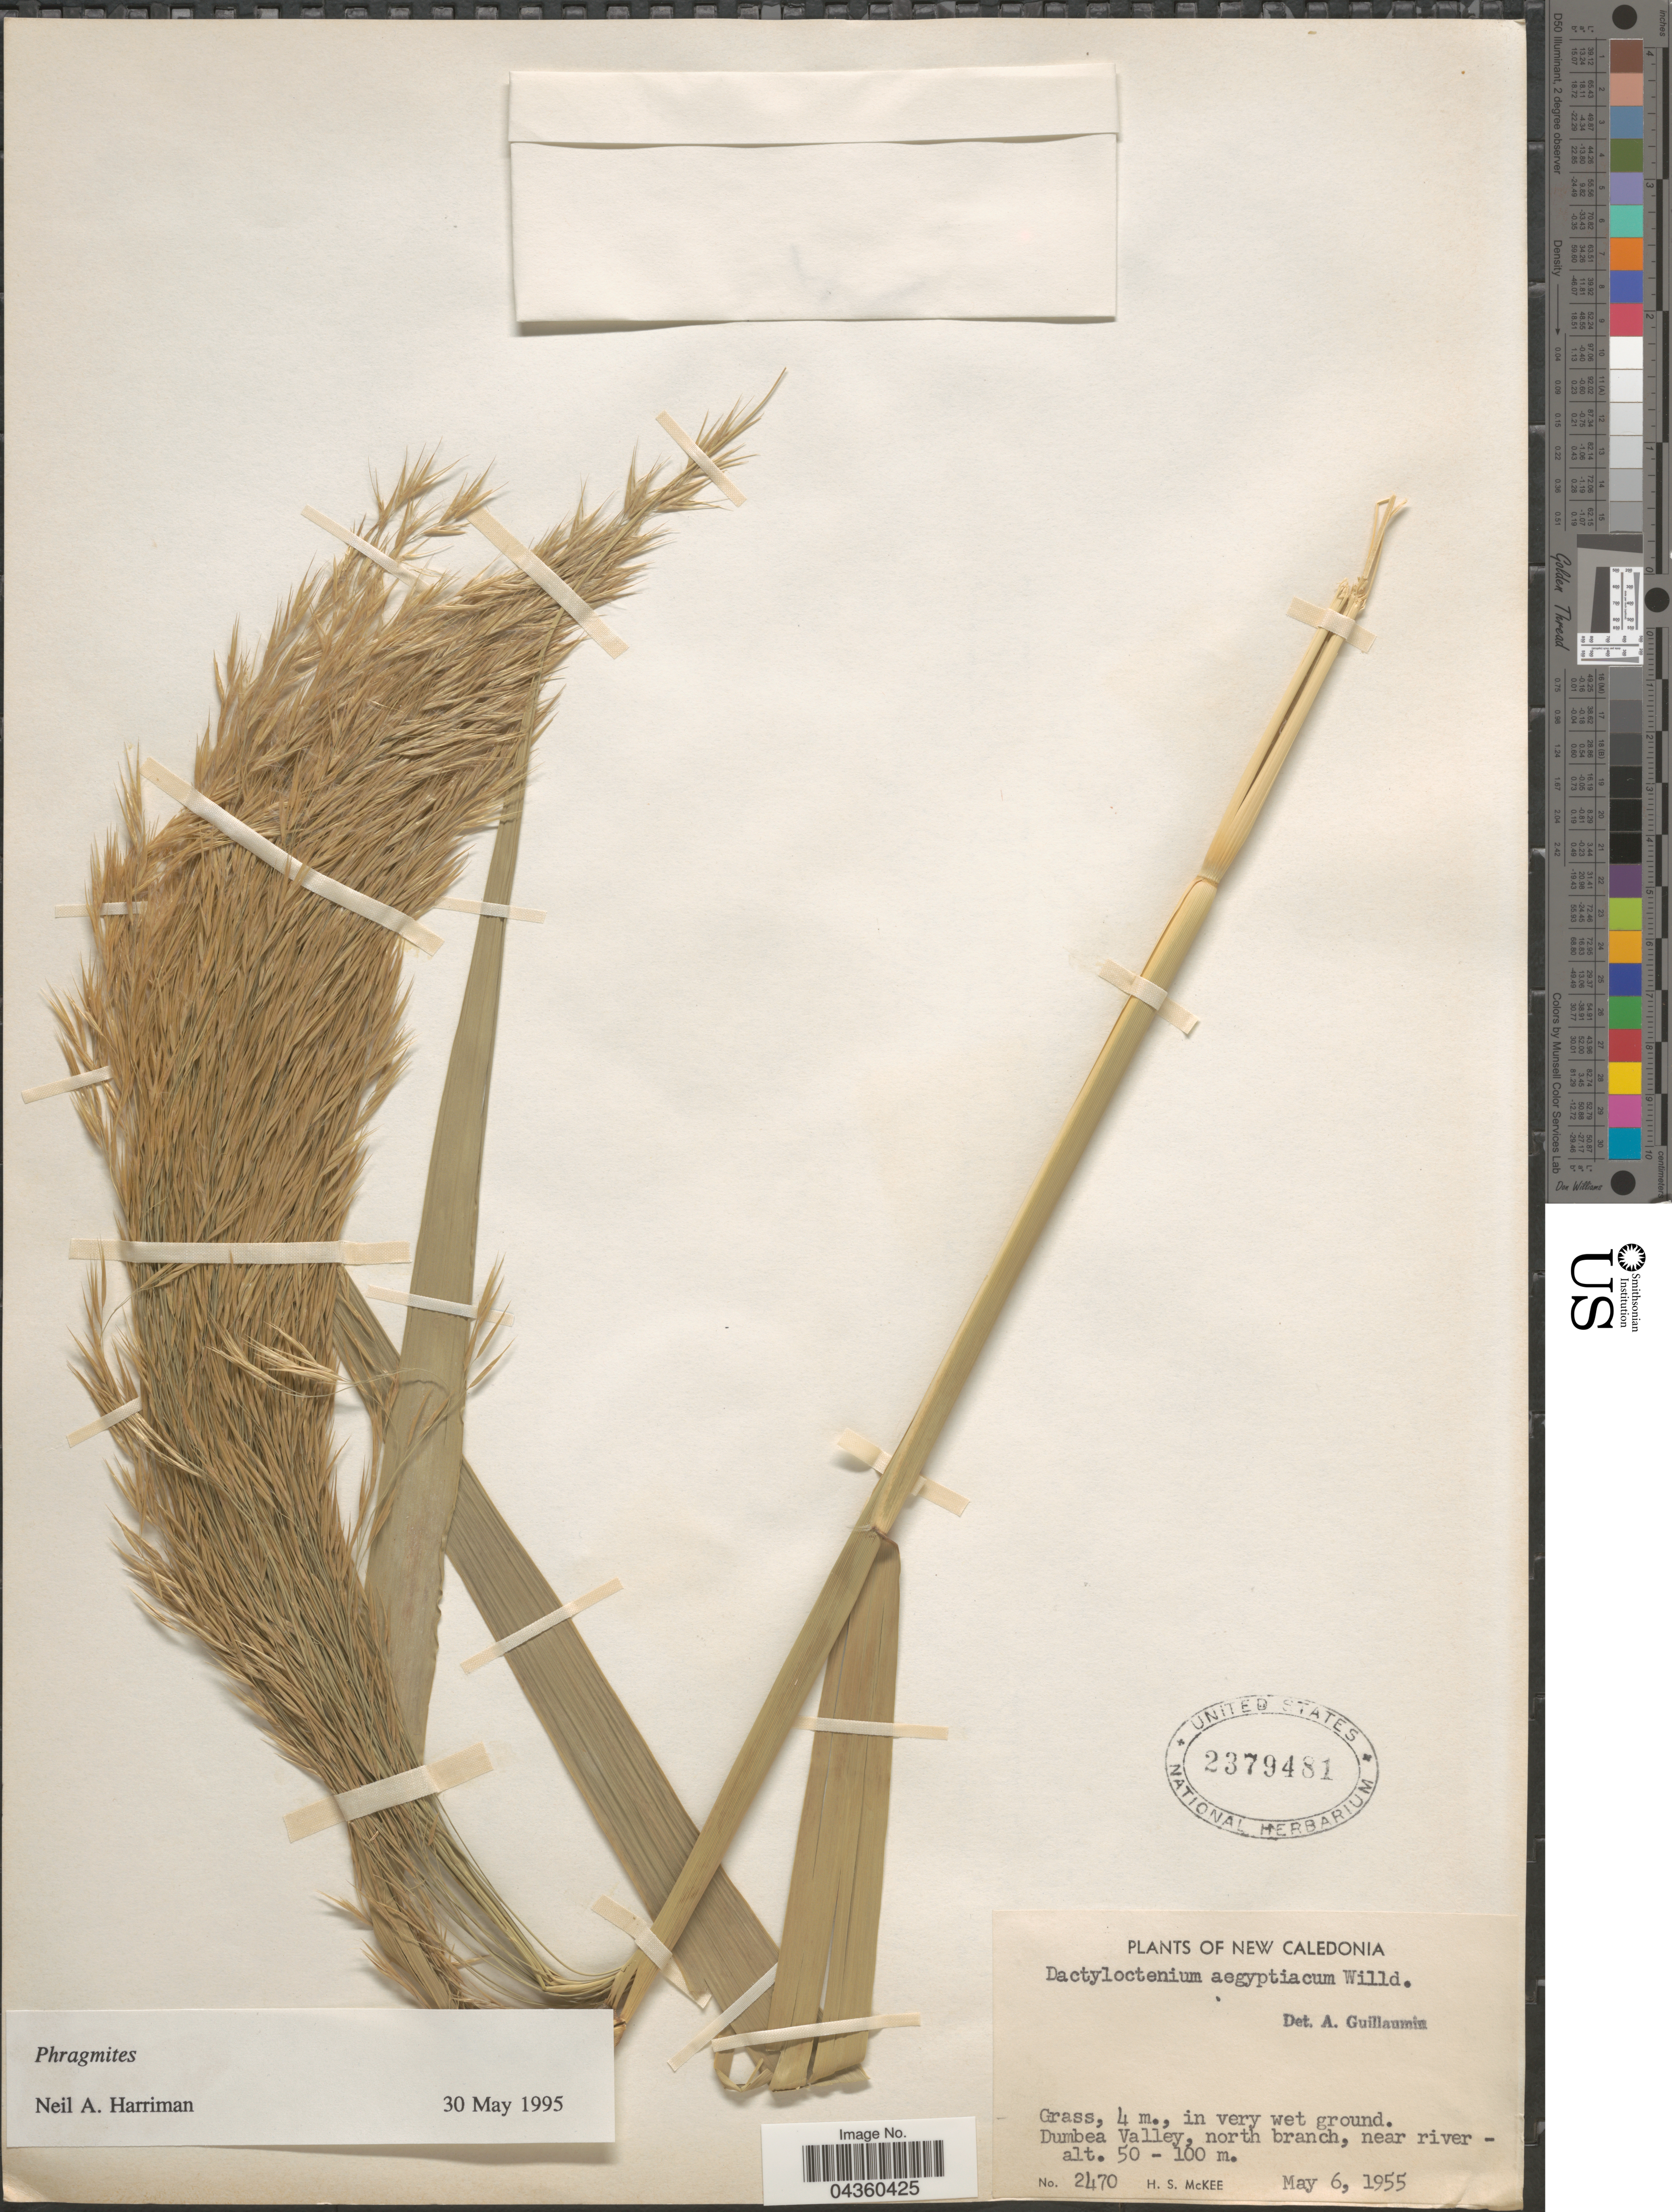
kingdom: Plantae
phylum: Tracheophyta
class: Liliopsida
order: Poales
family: Poaceae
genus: Phragmites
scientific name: Phragmites sp.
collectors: H. S. McKee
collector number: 2470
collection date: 1955-05-06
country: New Caledonia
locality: Dumbea Valley, north branch, near river.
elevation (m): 50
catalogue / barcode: US 2379481